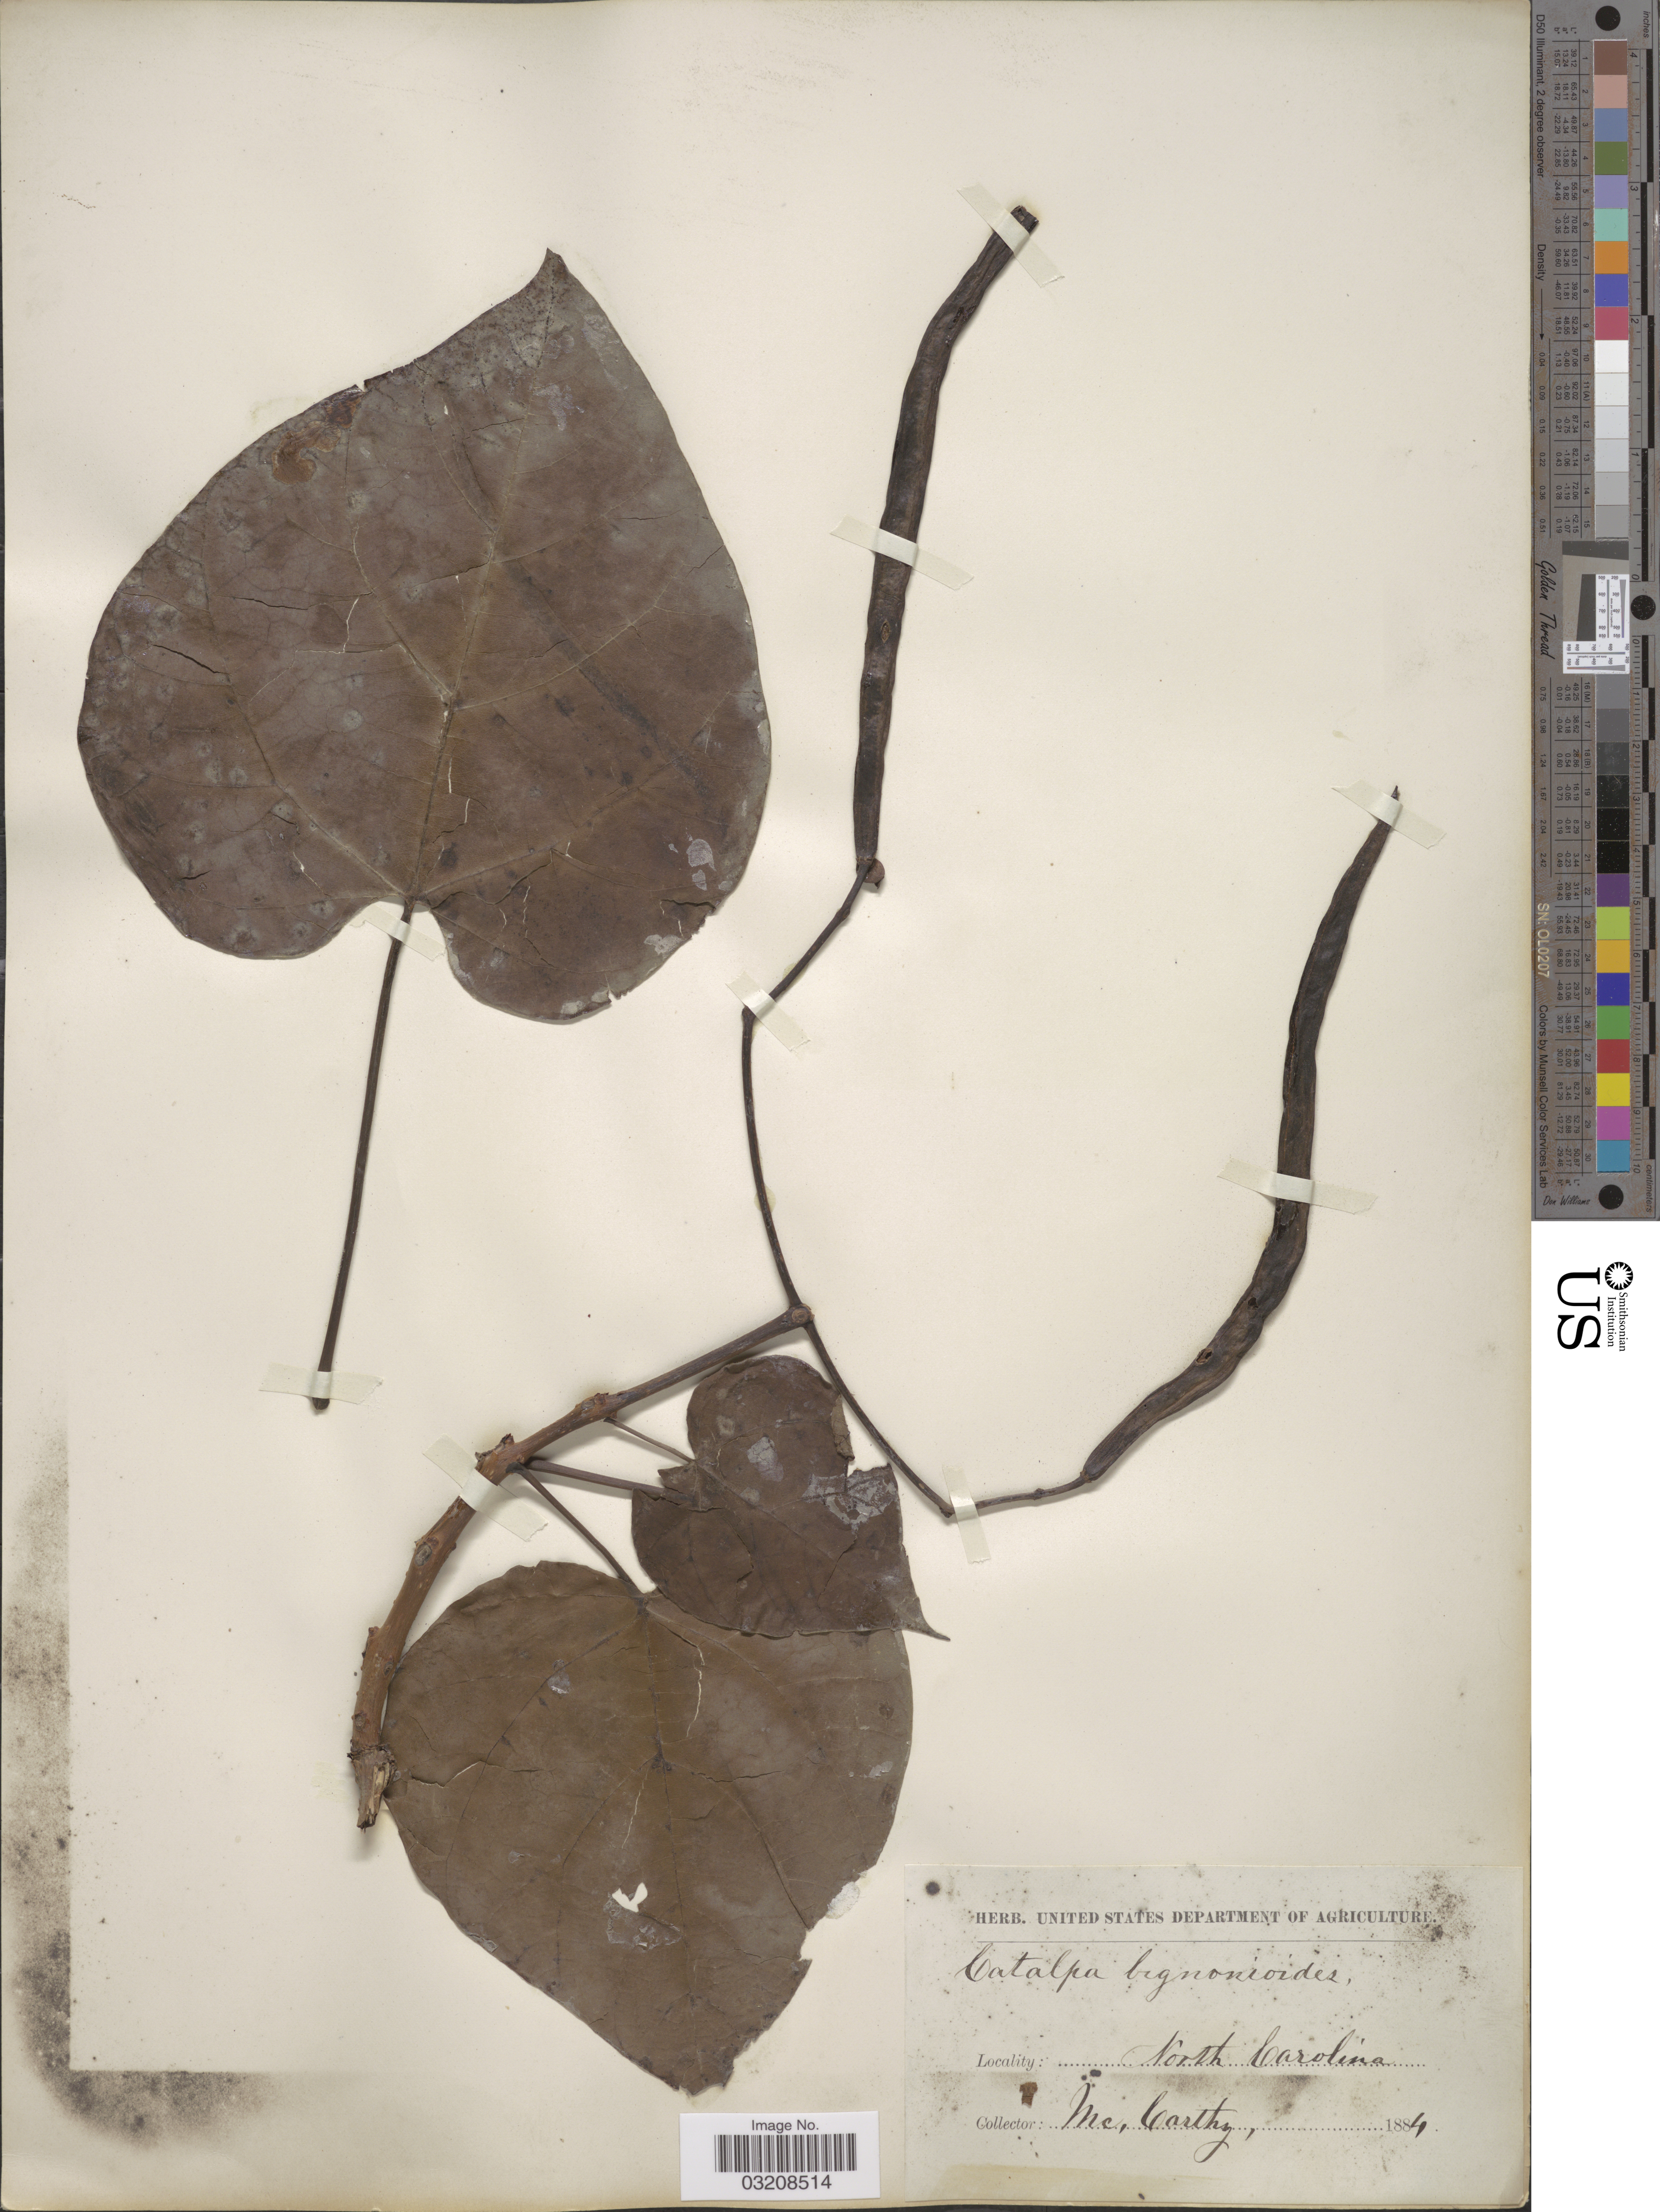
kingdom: Plantae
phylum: Tracheophyta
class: Magnoliopsida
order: Lamiales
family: Bignoniaceae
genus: Catalpa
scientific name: Catalpa bignonioides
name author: Walter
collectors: -- McCarthy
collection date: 1884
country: United States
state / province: North Carolina